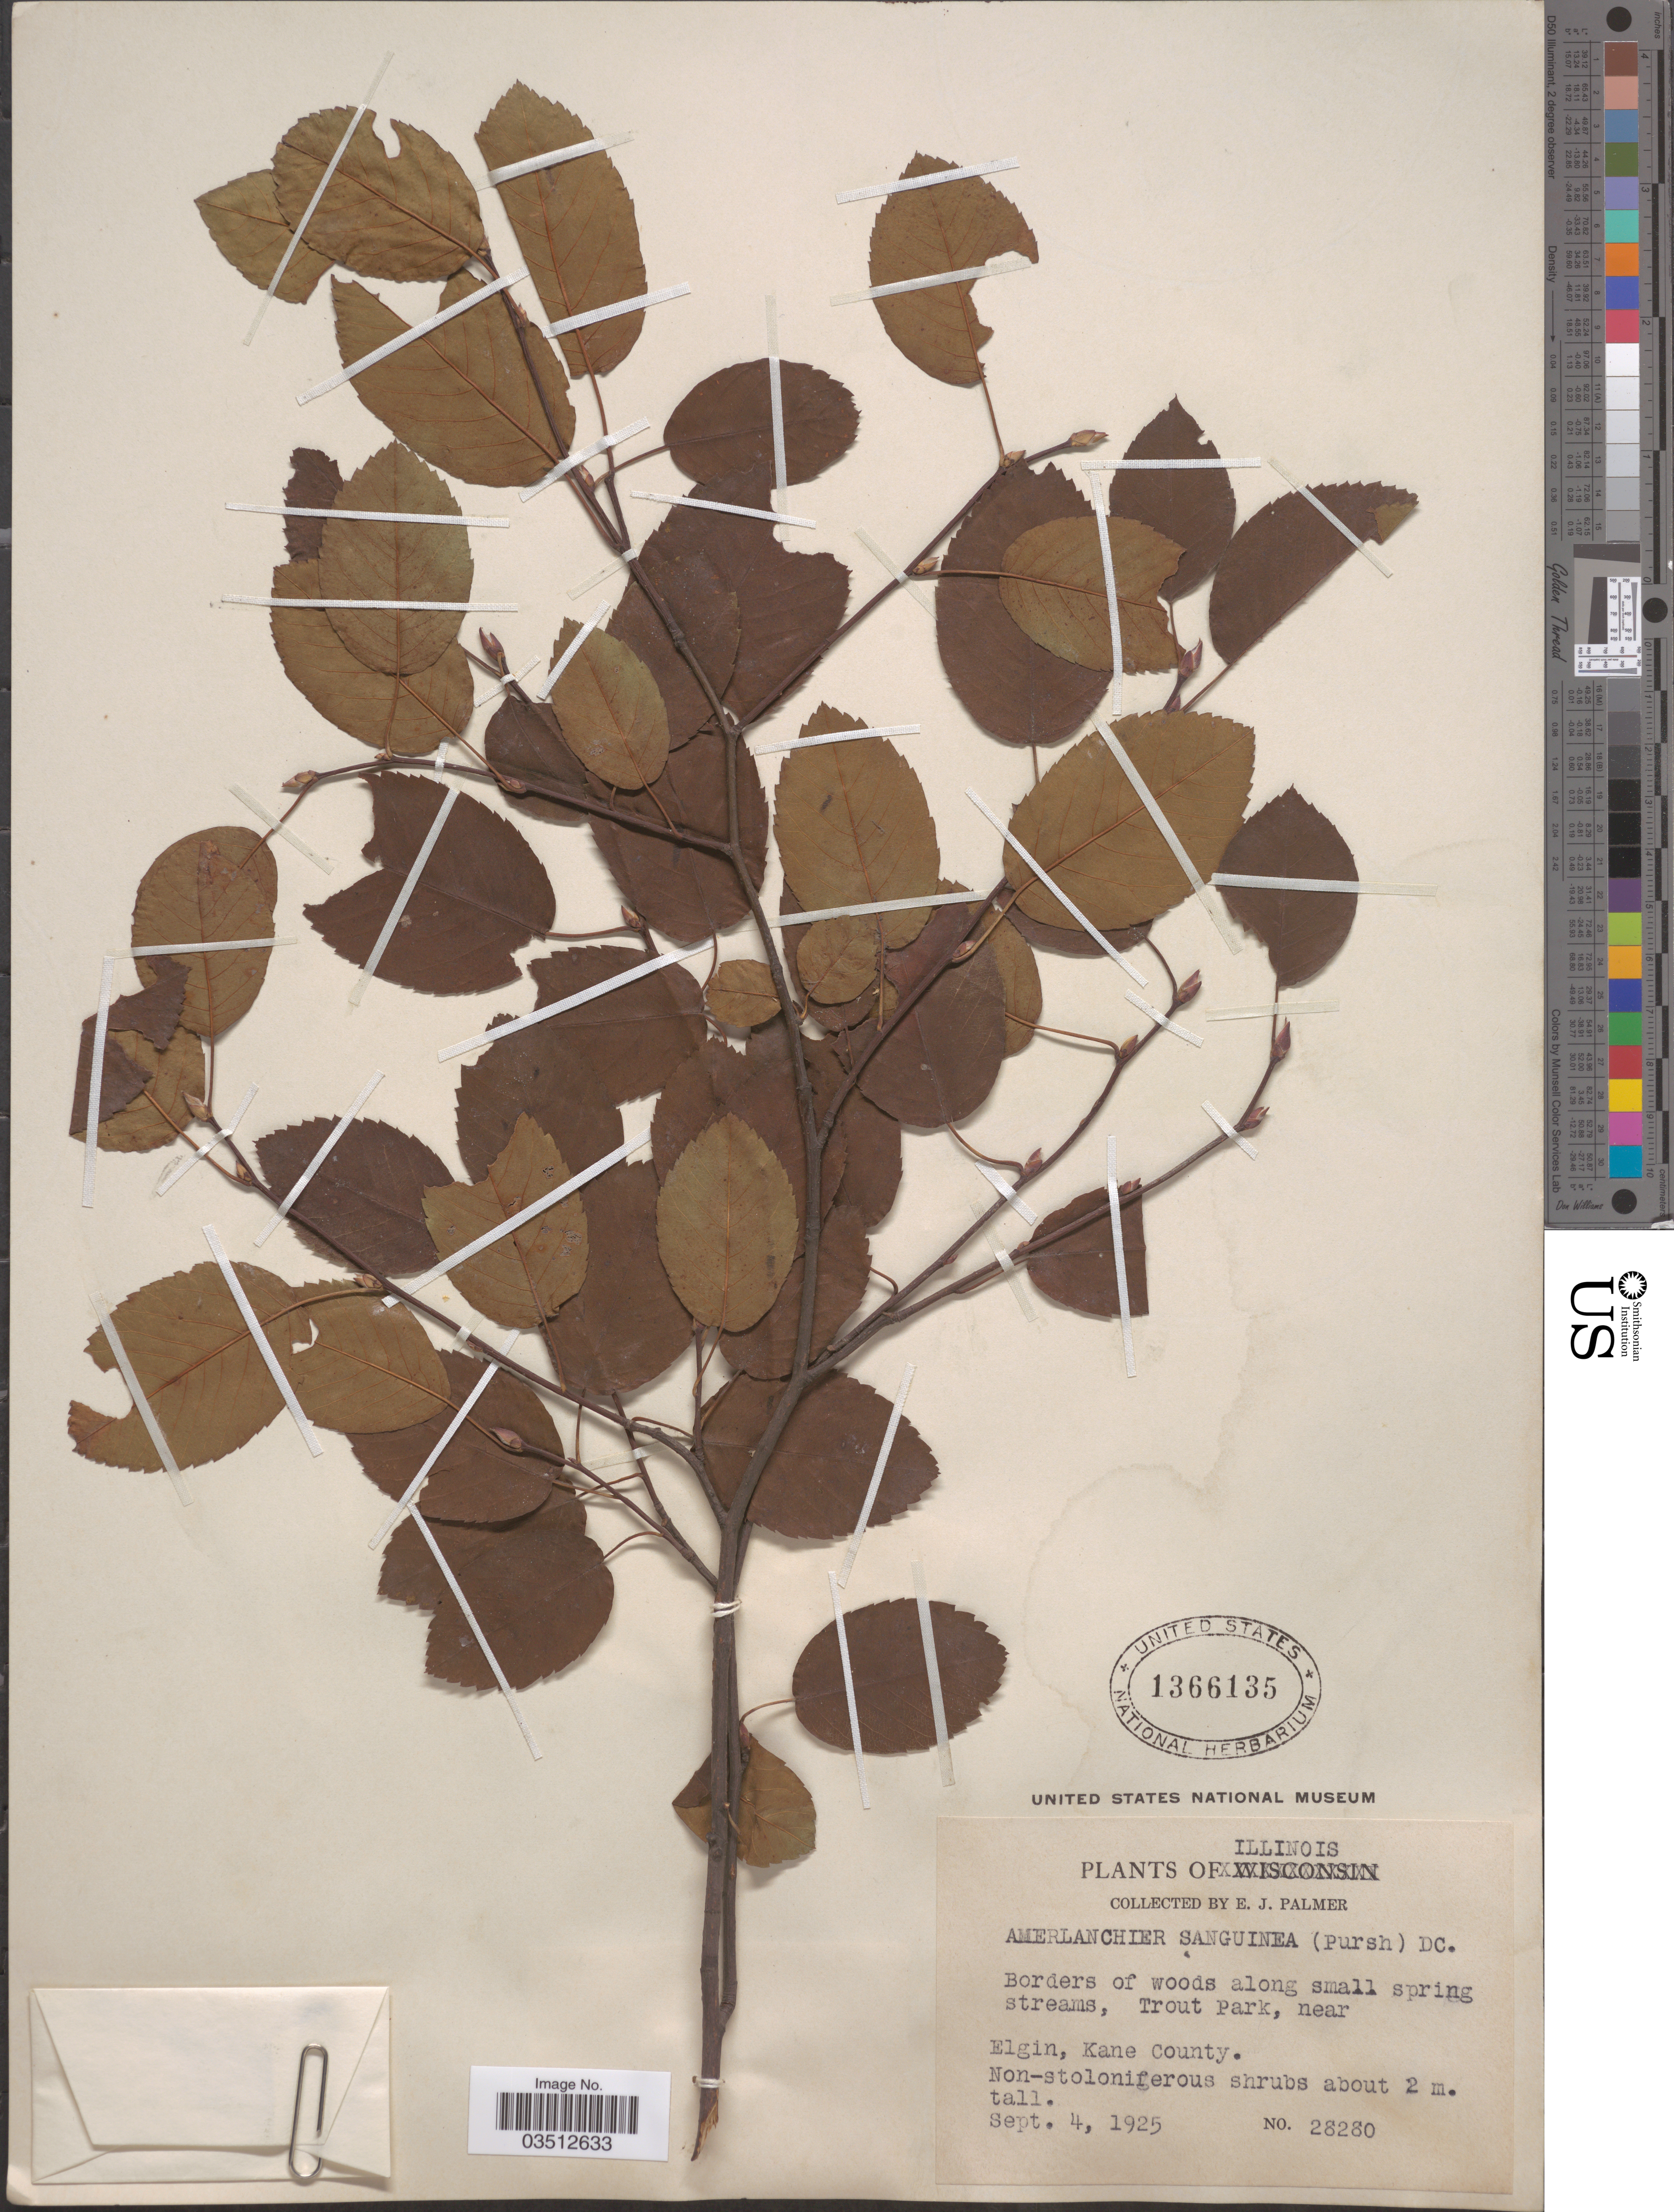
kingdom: Plantae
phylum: Tracheophyta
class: Magnoliopsida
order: Rosales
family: Rosaceae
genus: Amelanchier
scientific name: Amelanchier sanguinea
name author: (Pursh) DC.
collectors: E. J. Palmer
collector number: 28280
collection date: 1925-09-04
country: United States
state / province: Illinois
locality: Borders of woods along small spring streams, Trout Park, near Elgin, Kane County.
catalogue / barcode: US 1366135